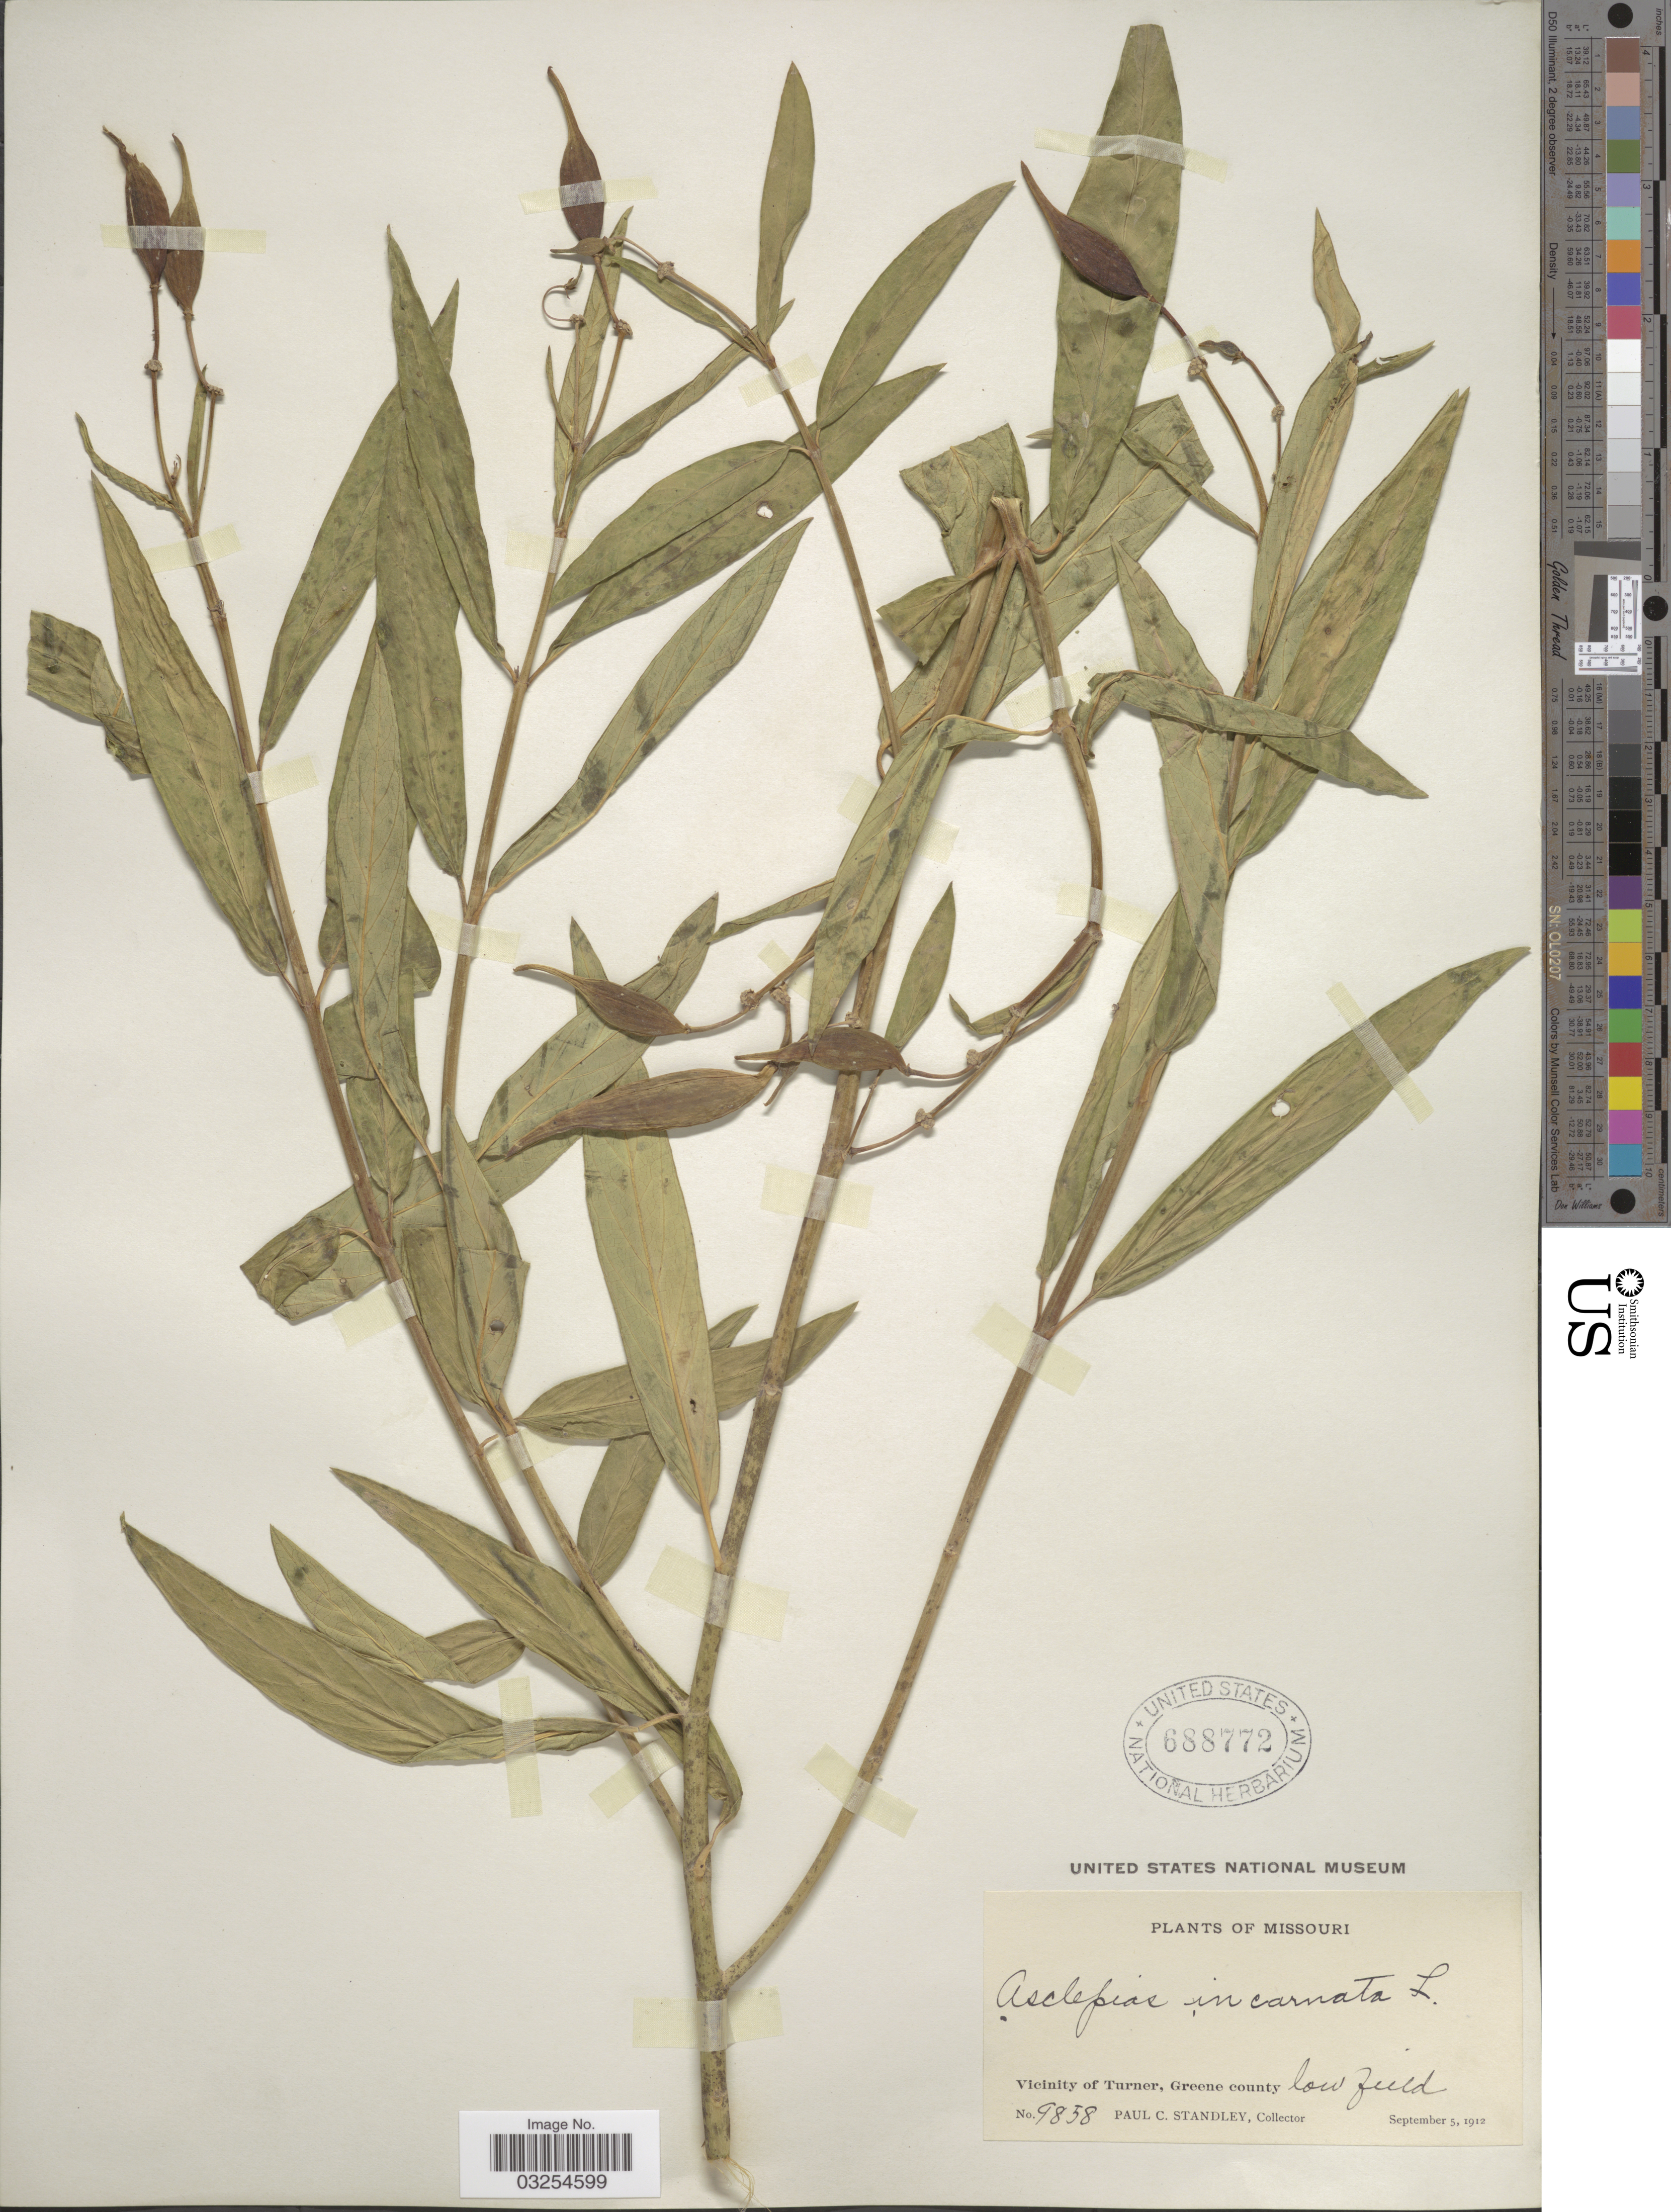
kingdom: Plantae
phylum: Tracheophyta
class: Magnoliopsida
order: Gentianales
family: Apocynaceae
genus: Asclepias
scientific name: Asclepias incarnata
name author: L.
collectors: P. C. Standley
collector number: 9858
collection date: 1912-09-05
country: United States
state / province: Missouri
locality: Vicinity of Turner, Greene county. Low field.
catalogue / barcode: US 688772